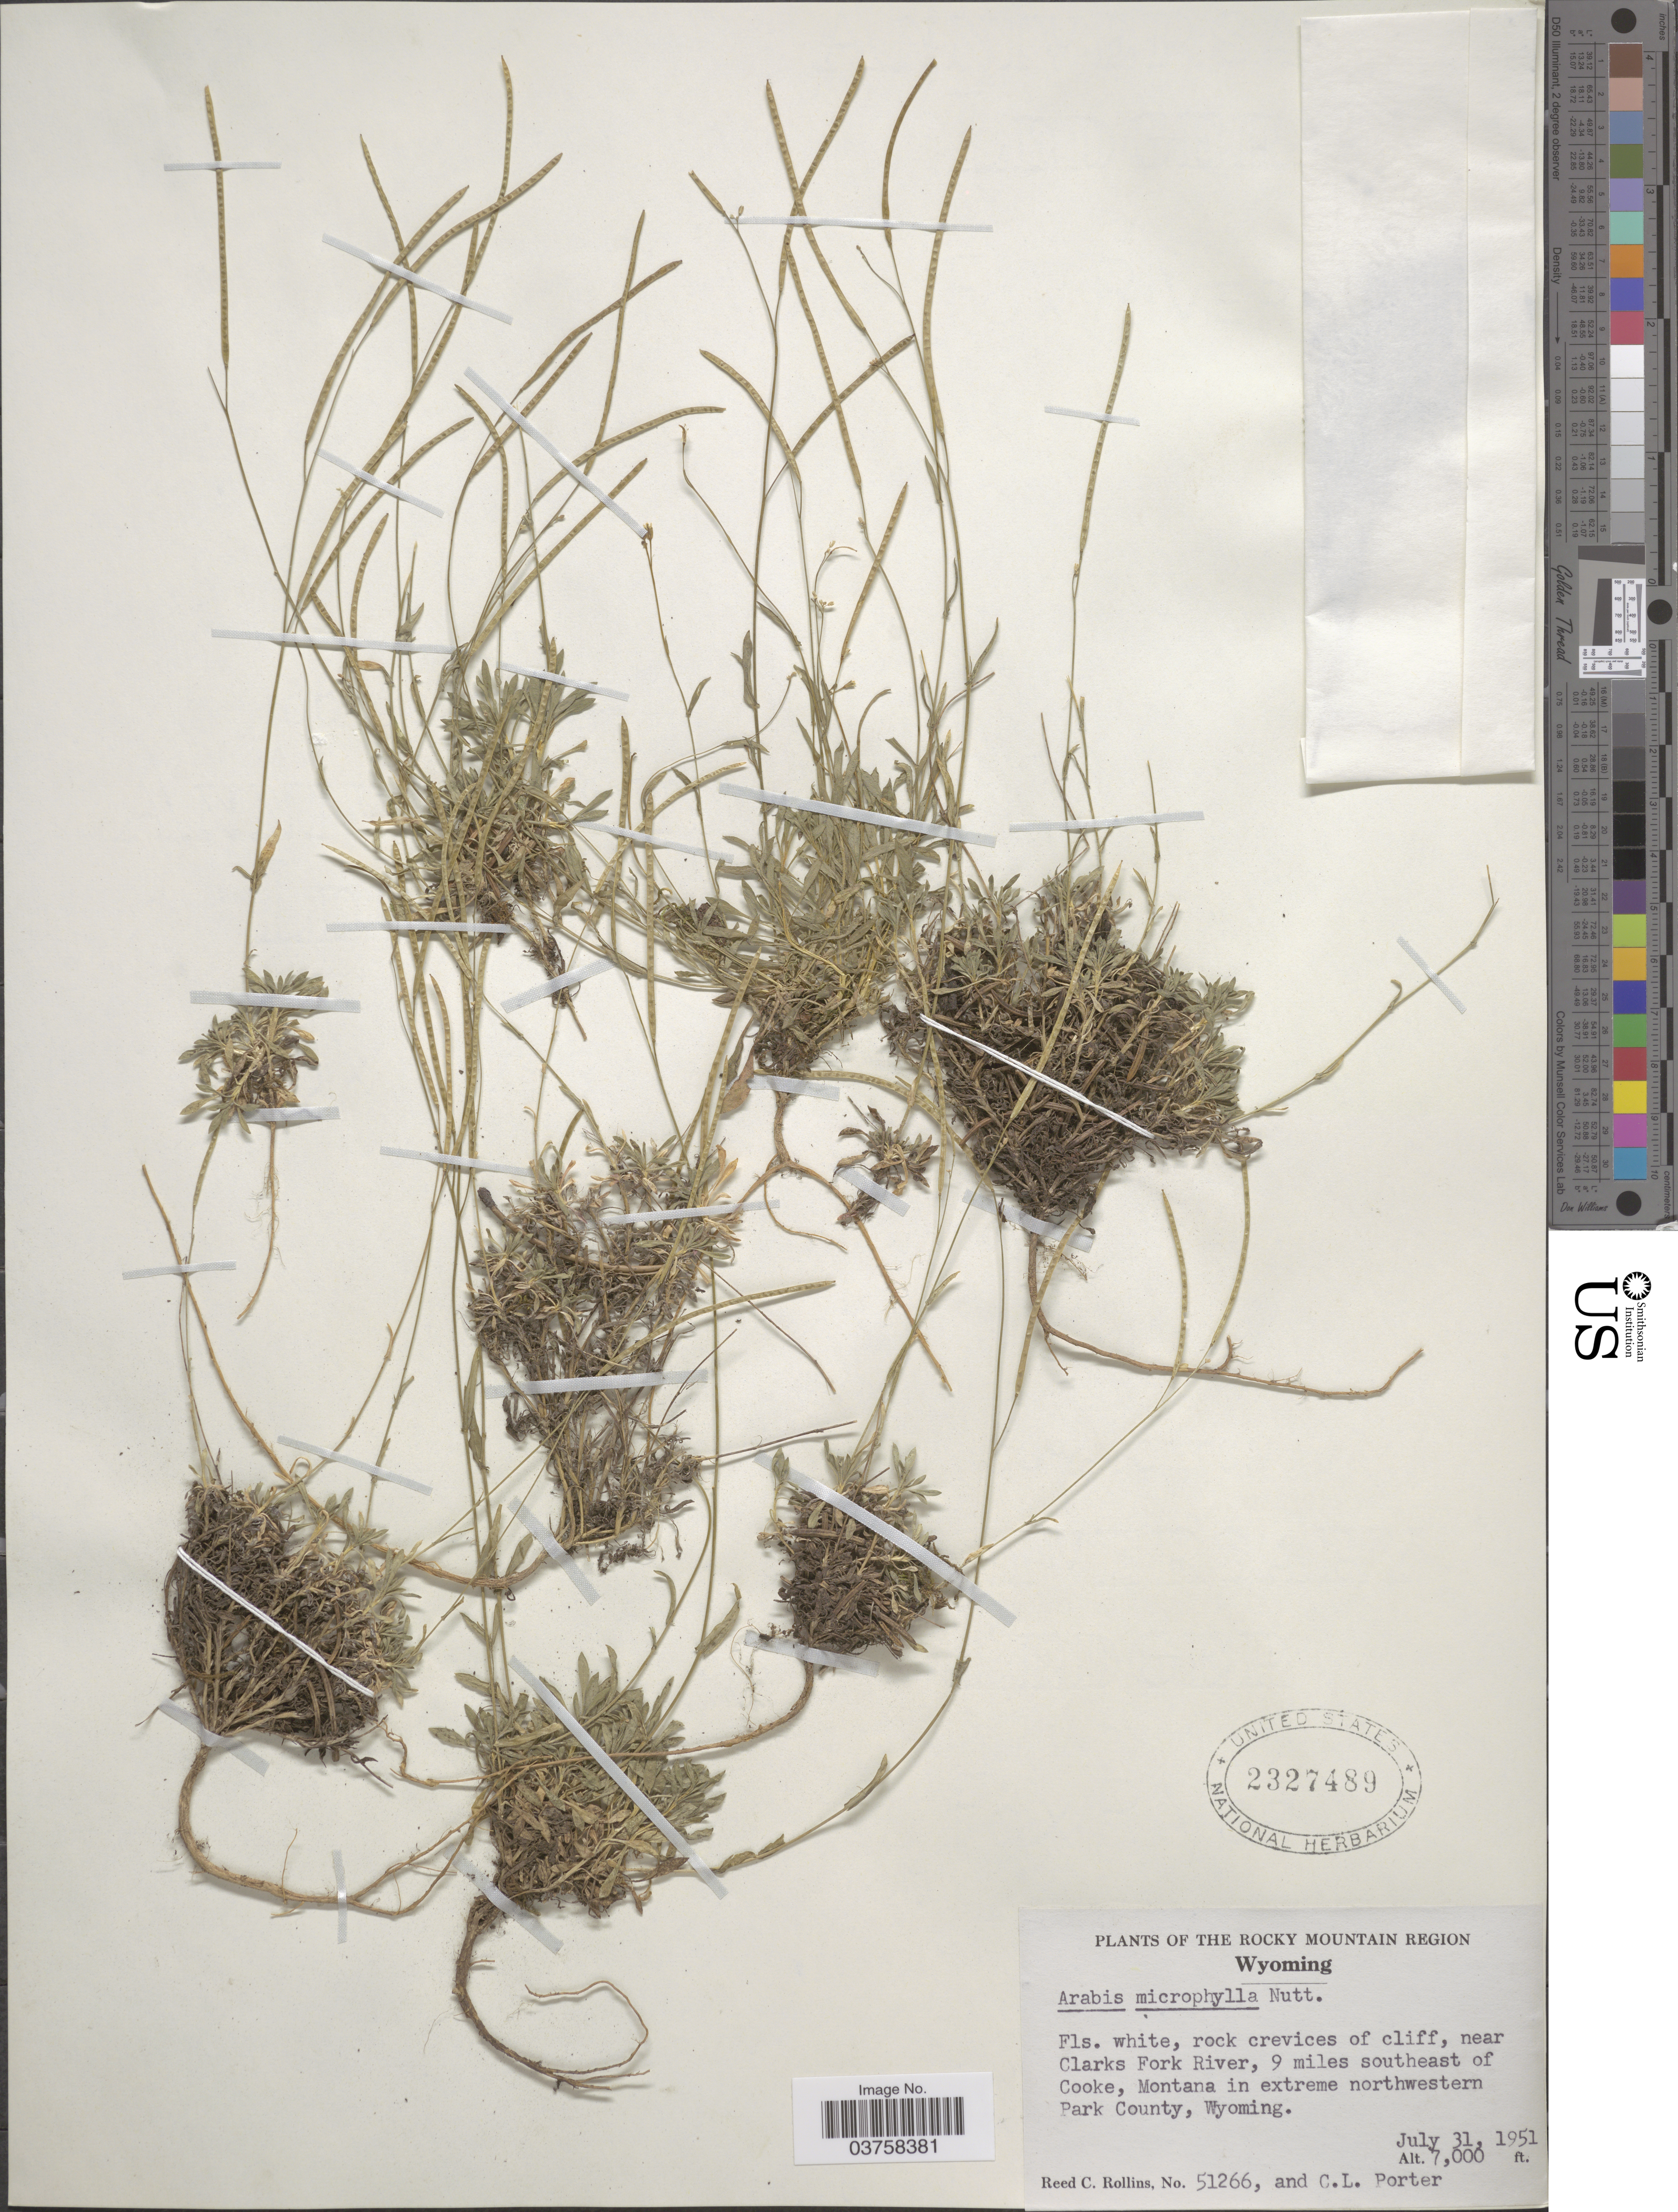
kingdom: Plantae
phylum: Tracheophyta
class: Magnoliopsida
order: Brassicales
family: Brassicaceae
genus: Arabis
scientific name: Arabis microphylla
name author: Nutt.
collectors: R. C. Rollins & C. L. Porter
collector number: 51266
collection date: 1951-07-31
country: United States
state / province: Wyoming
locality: The Rocky Mountain Region. Near Clarks Fork River, 9 miles southeast of Cooke, Montana in extreme northwestern Park County.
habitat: rock crevices of cliff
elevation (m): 2134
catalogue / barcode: US 2327489